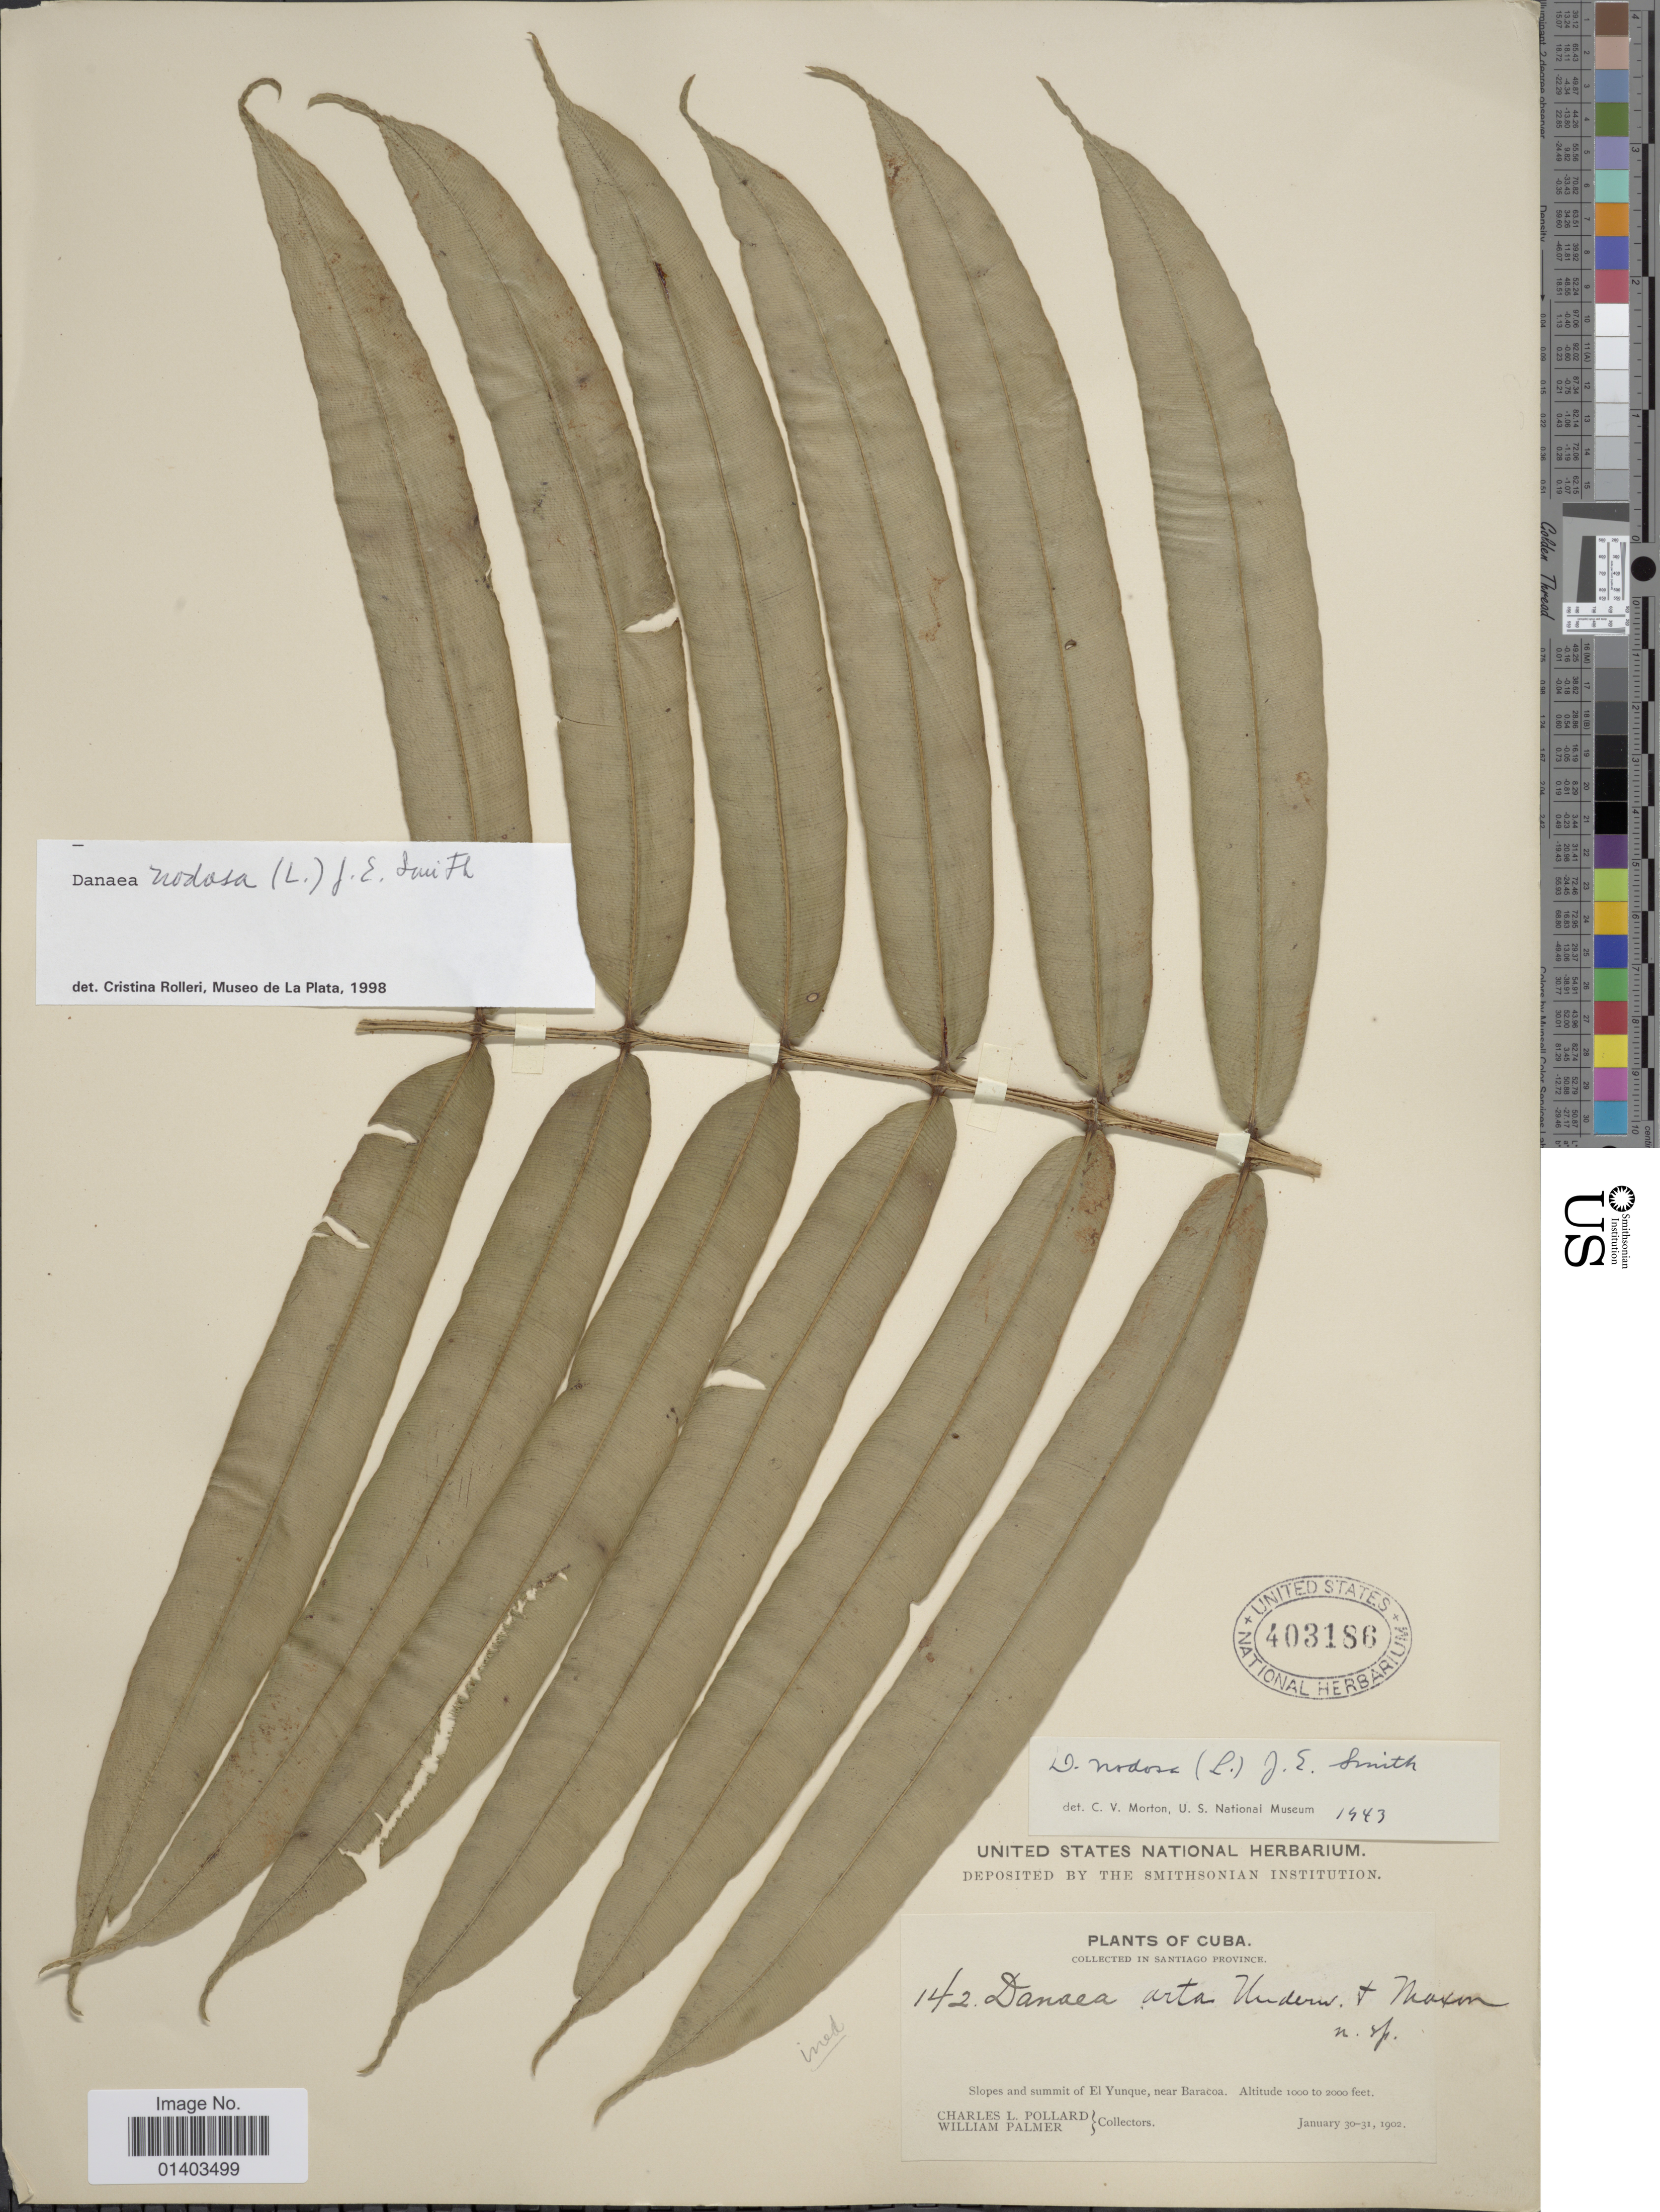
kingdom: Plantae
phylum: Tracheophyta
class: Polypodiopsida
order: Marattiales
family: Marattiaceae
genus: Danaea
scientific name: Danaea nodosa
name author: (L.) Sm.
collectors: C. L. Pollard & W. Palmer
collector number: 142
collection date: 1902-01-30/1902-01-31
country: Cuba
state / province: Santiago de Cuba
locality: In Santiago province, Slopes and summit of El Yunque, near Baracoa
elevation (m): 305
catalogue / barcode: US 403186